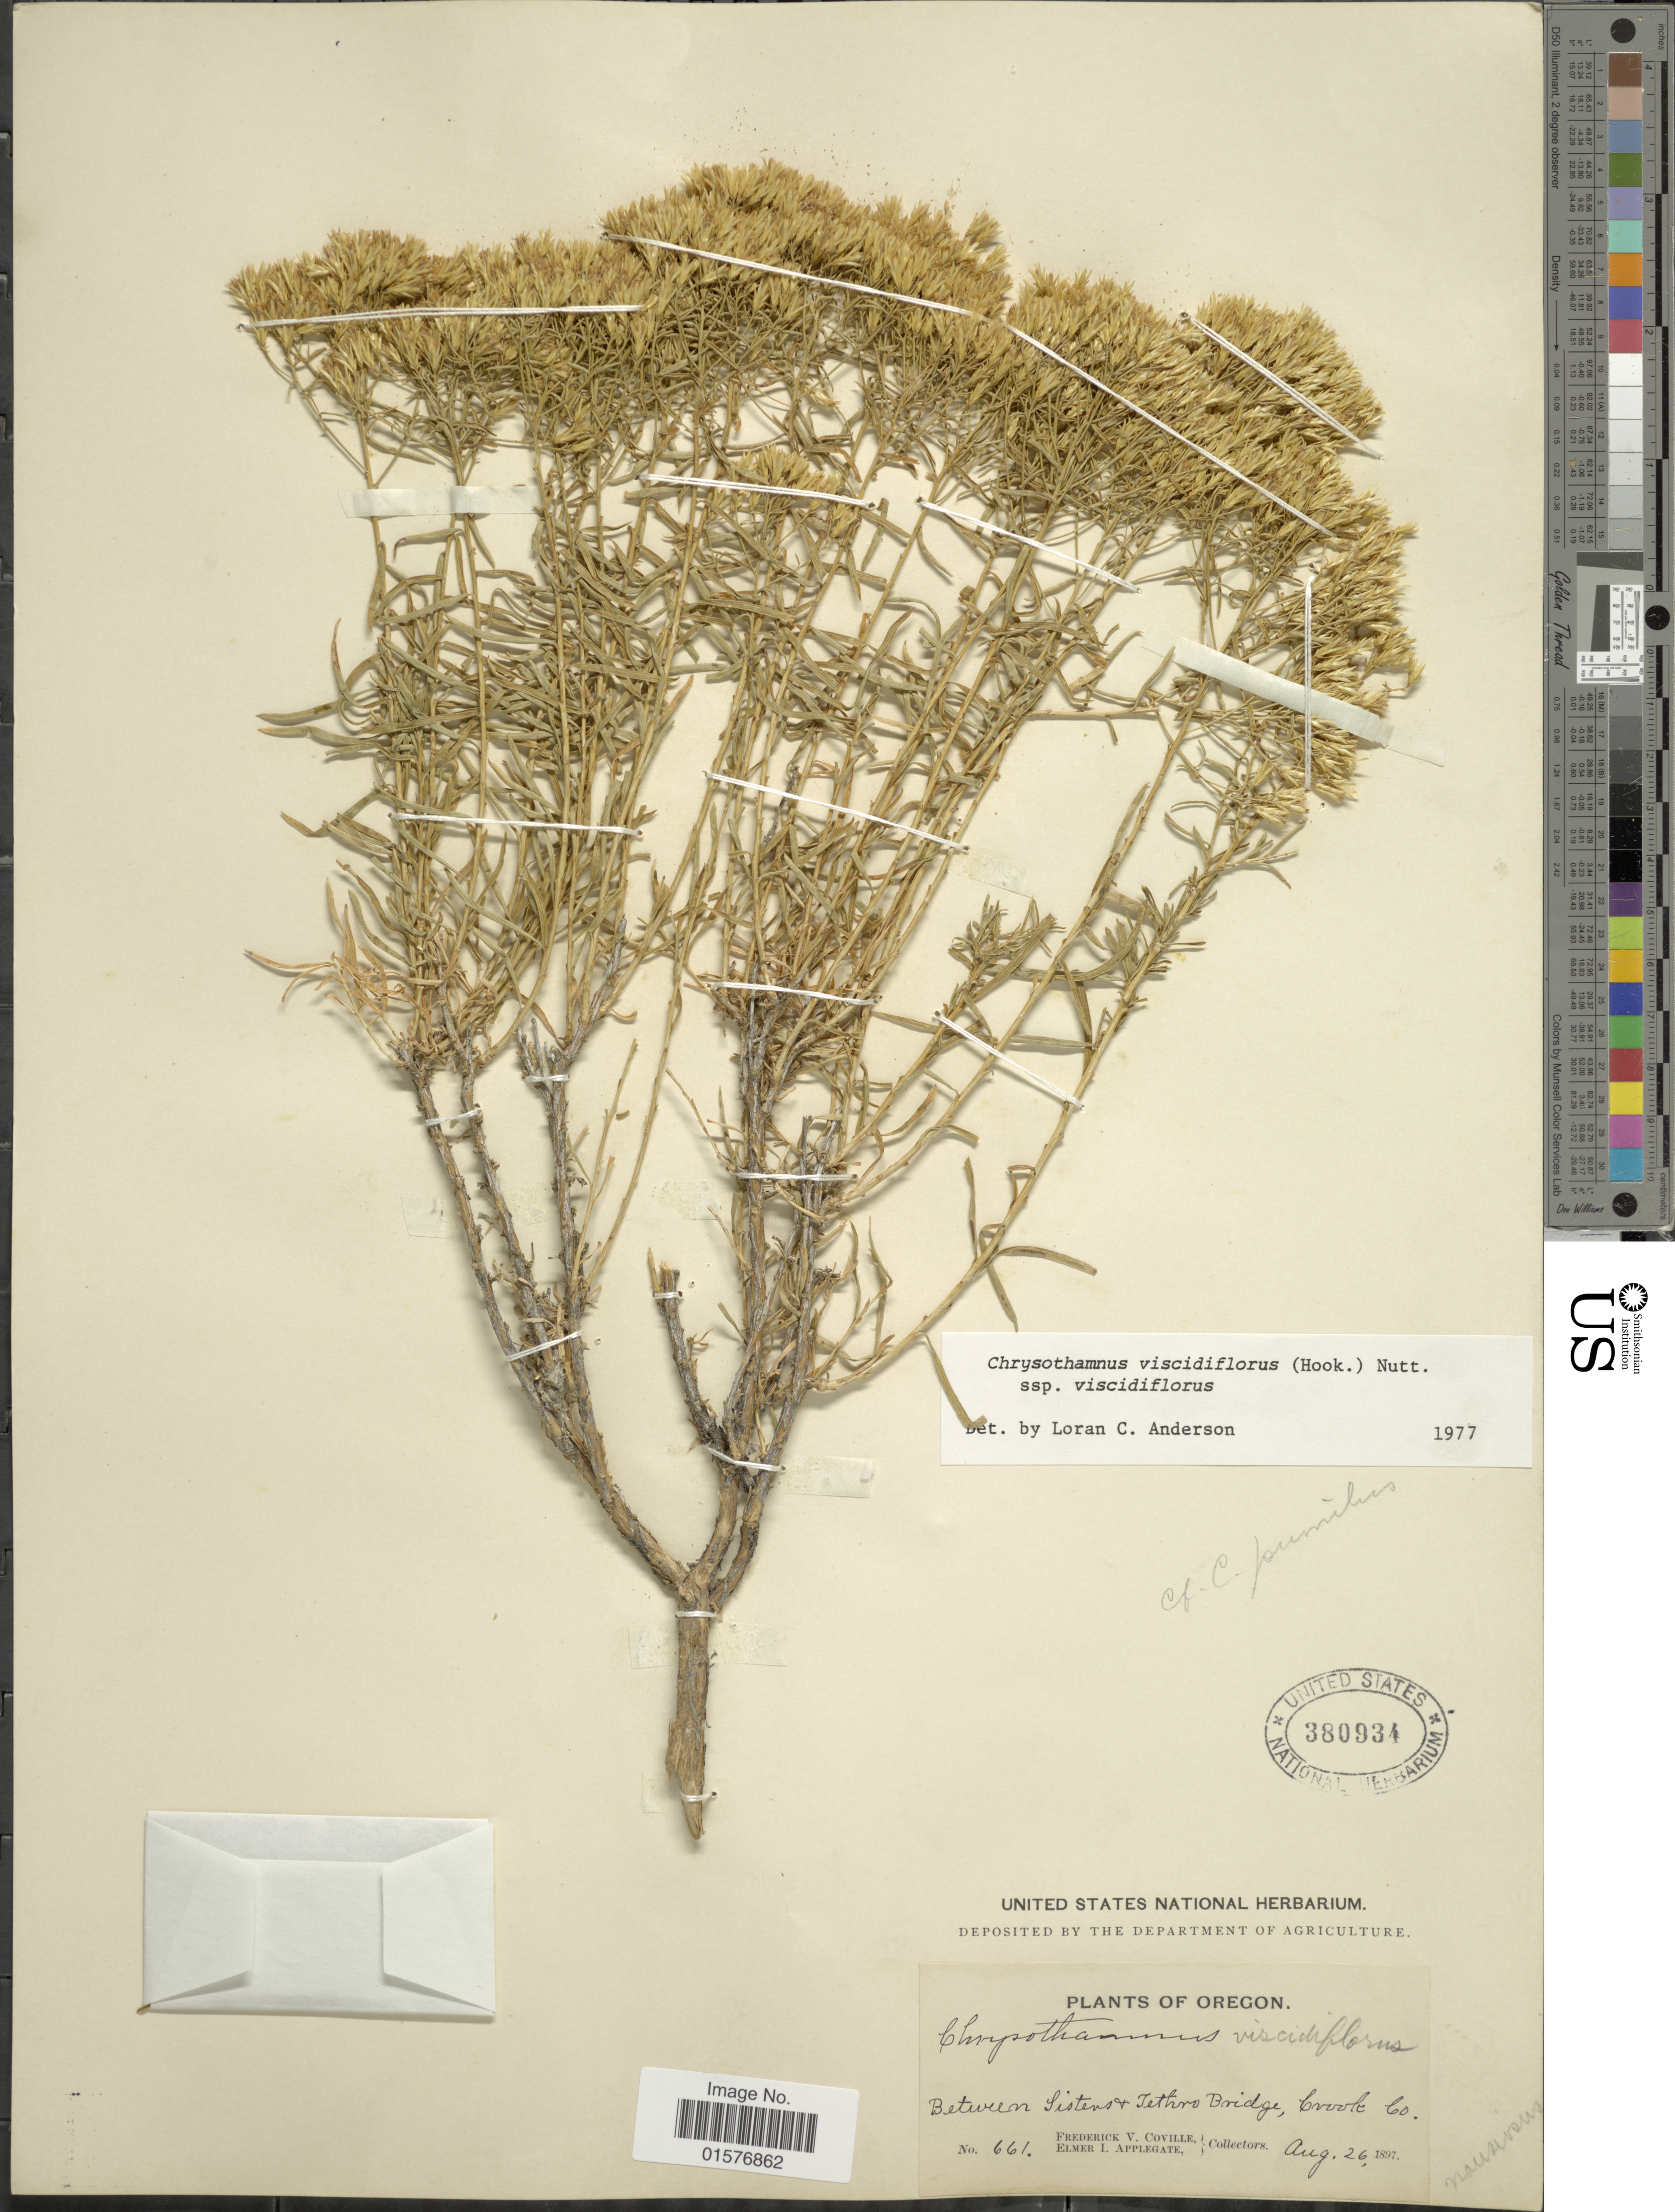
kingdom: Plantae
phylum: Tracheophyta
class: Magnoliopsida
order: Asterales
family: Asteraceae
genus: Chrysothamnus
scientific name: Chrysothamnus viscidiflorus subsp. viscidiflorus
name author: (Hook.) Nutt.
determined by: Urbatsch, Lowell E., Curator (LSU), Louisiana State University (UNITED STATES)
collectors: F. V. Coville & E. I. Applegate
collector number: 661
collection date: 1897-08-26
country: United States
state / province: Oregon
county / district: Crook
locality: Between Sisters & Jethtro Bridge, Crook Co.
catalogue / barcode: US 380934